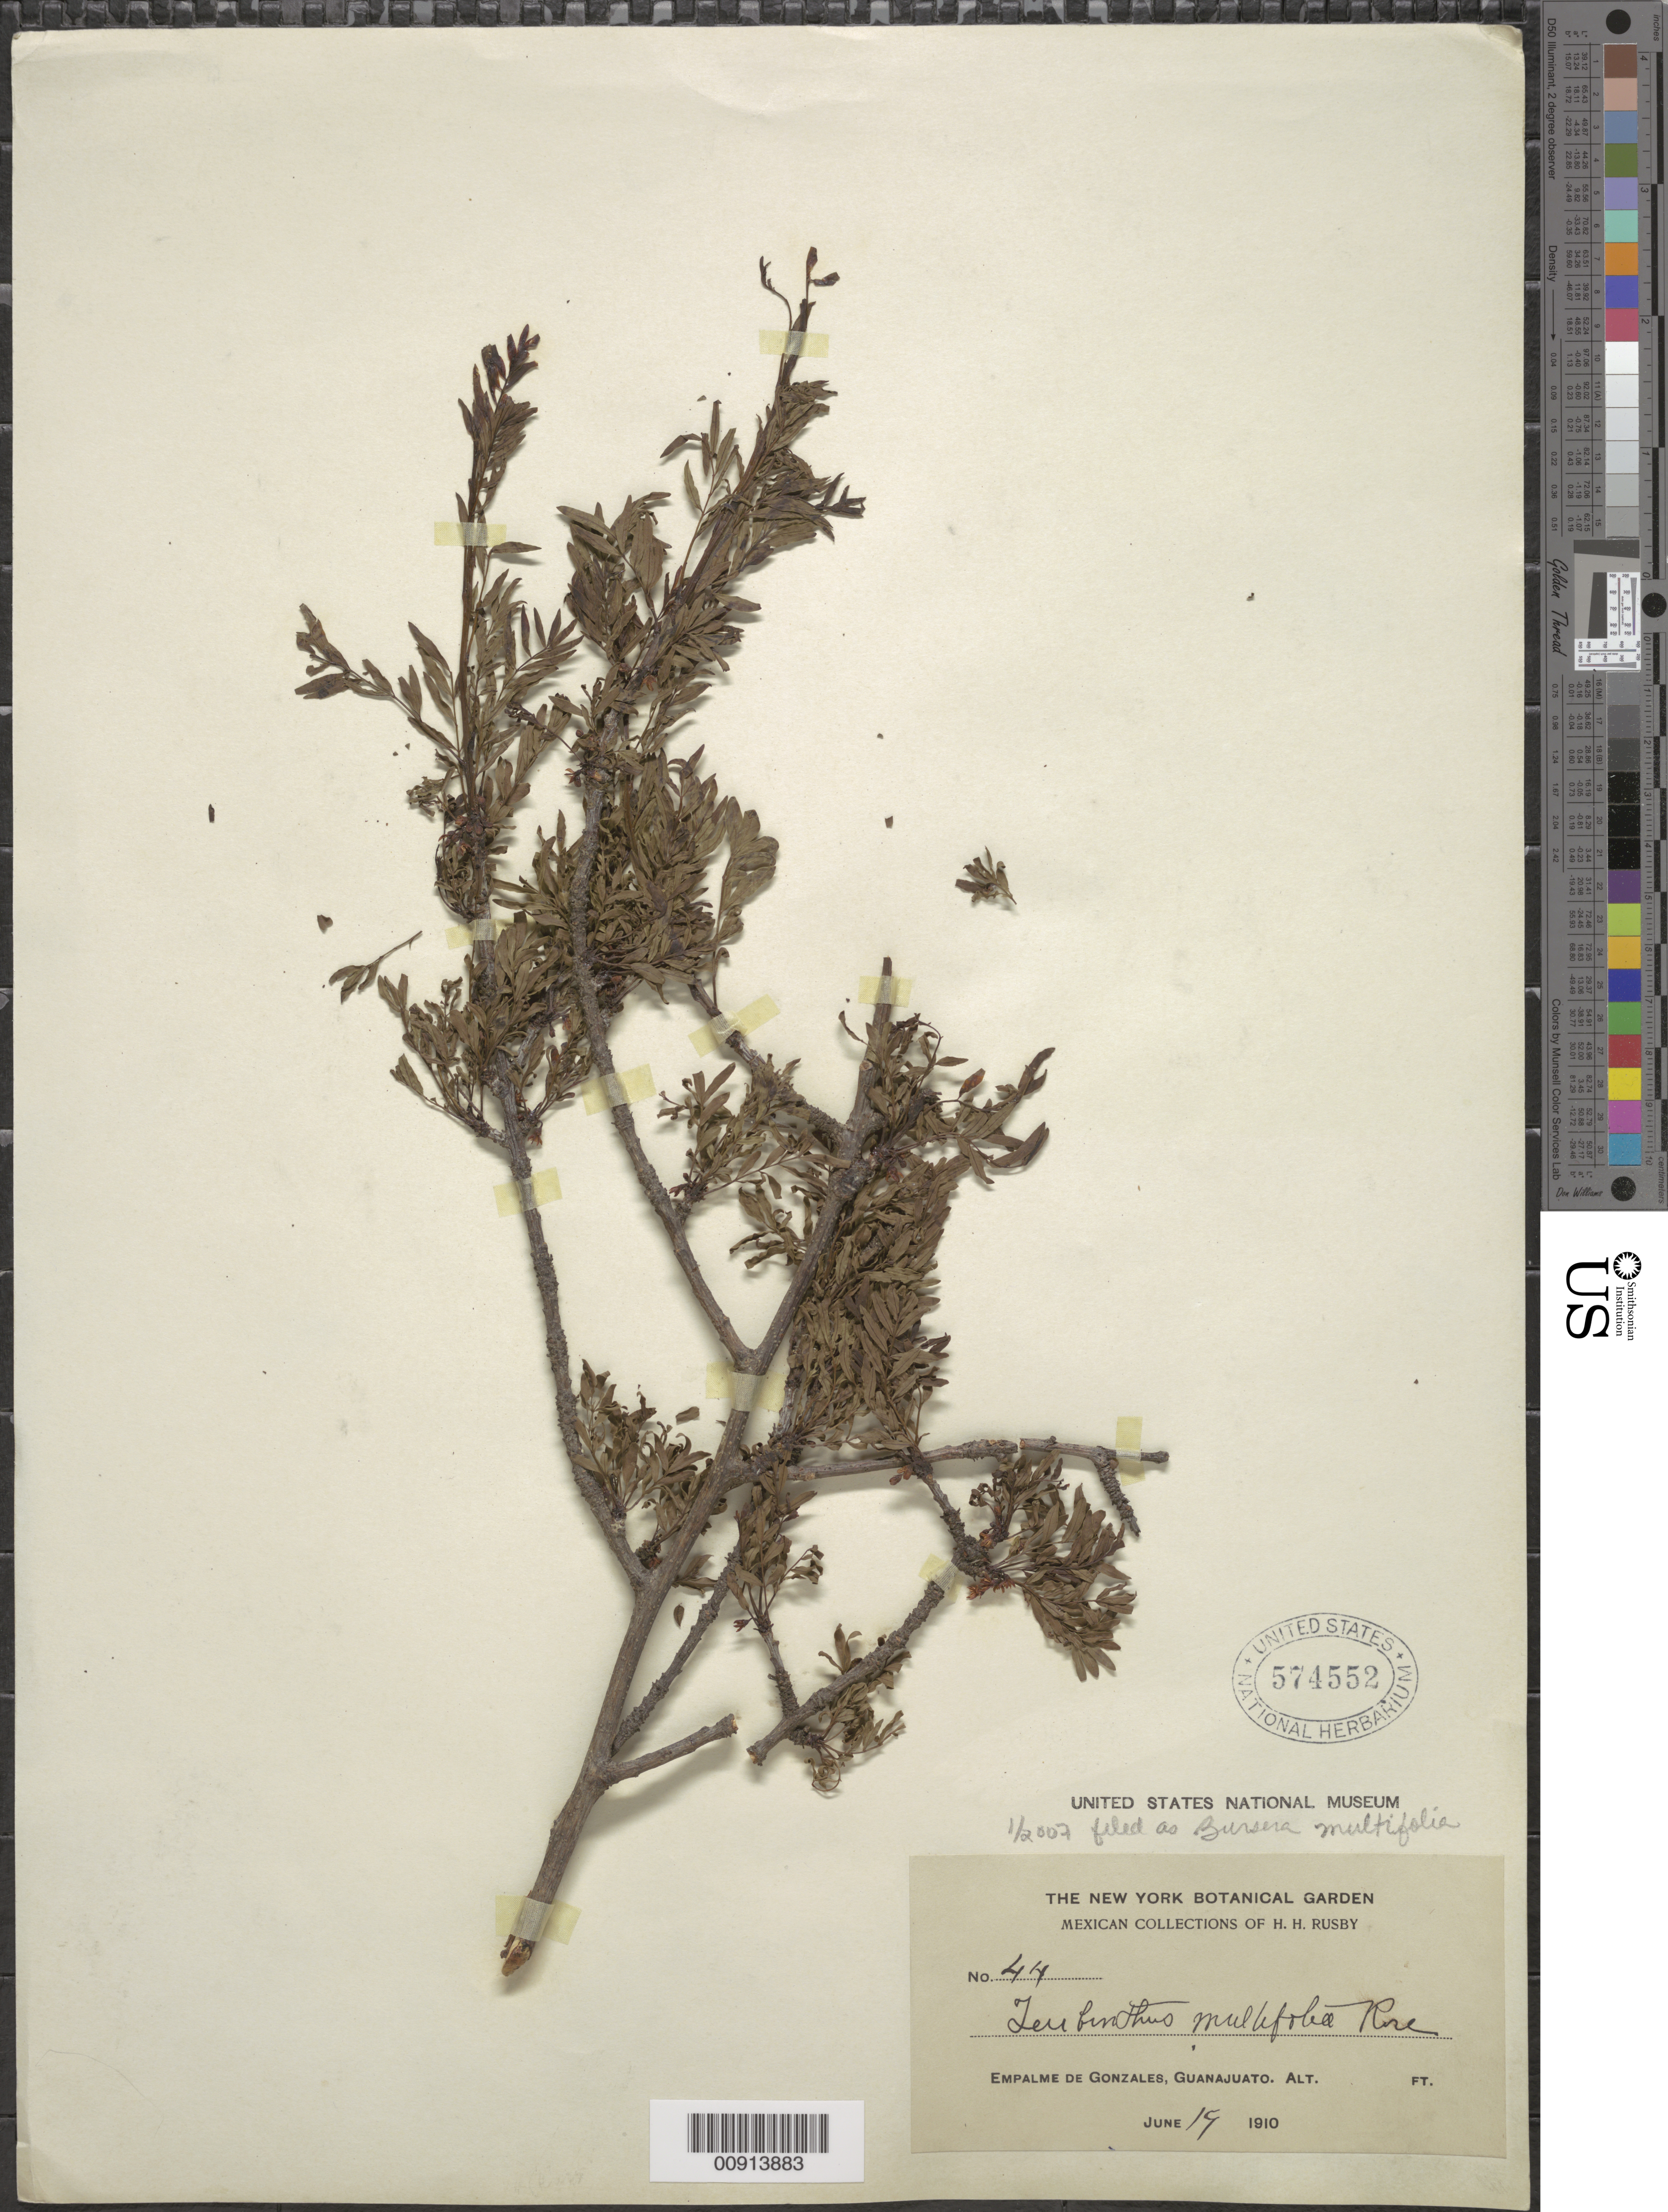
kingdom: Plantae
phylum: Tracheophyta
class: Magnoliopsida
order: Sapindales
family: Burseraceae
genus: Bursera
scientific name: Bursera multifolia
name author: (Rose) Engl.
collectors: H. H. Rusby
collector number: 44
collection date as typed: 19 Jun 1910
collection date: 1910-06-19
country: Mexico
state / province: Guanajuato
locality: Empalme de Gonzales, Guanajuato.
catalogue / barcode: US 574552